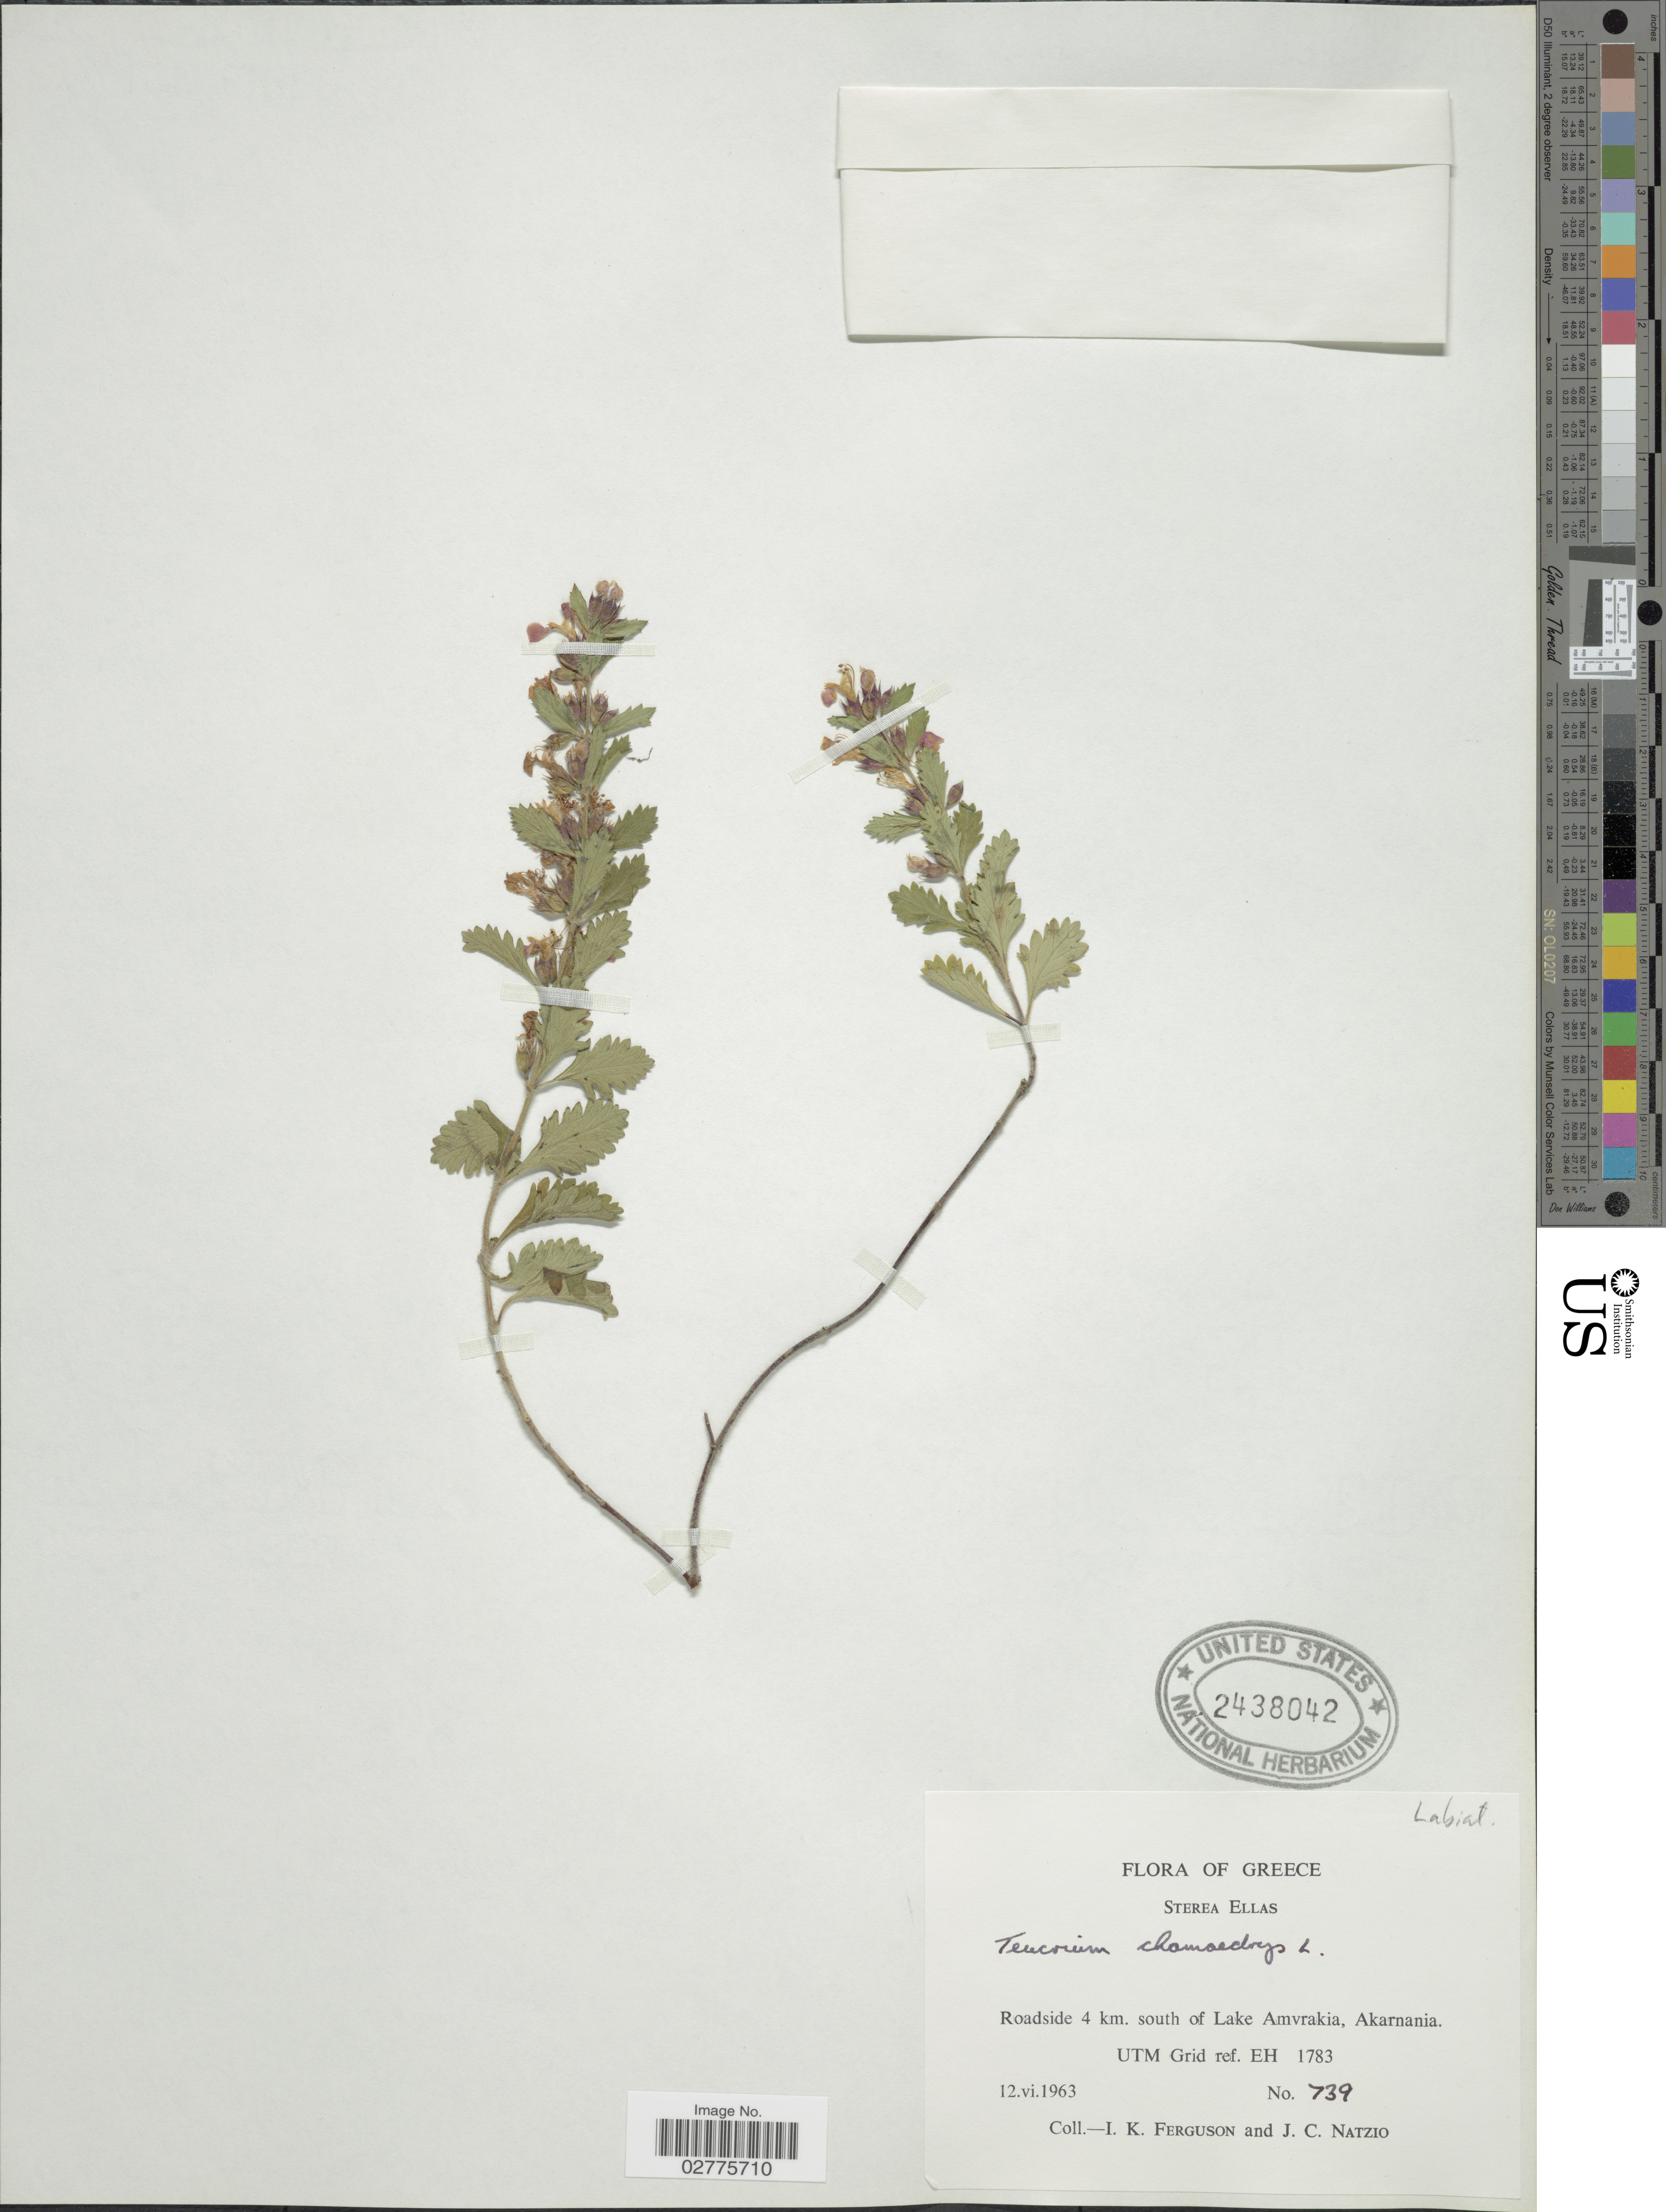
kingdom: Plantae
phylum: Tracheophyta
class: Magnoliopsida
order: Lamiales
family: Lamiaceae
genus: Teucrium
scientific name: Teucrium chamaedrys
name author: L.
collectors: I. K. Ferguson & J. Natzio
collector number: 739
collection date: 1963-06-12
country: Greece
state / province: Central Greece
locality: Sterea Ellas. Roadside 4 km. south of Lake Amvrakia, Akarnania, UTM Grid ref. EH 1783.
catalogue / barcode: US 2438042